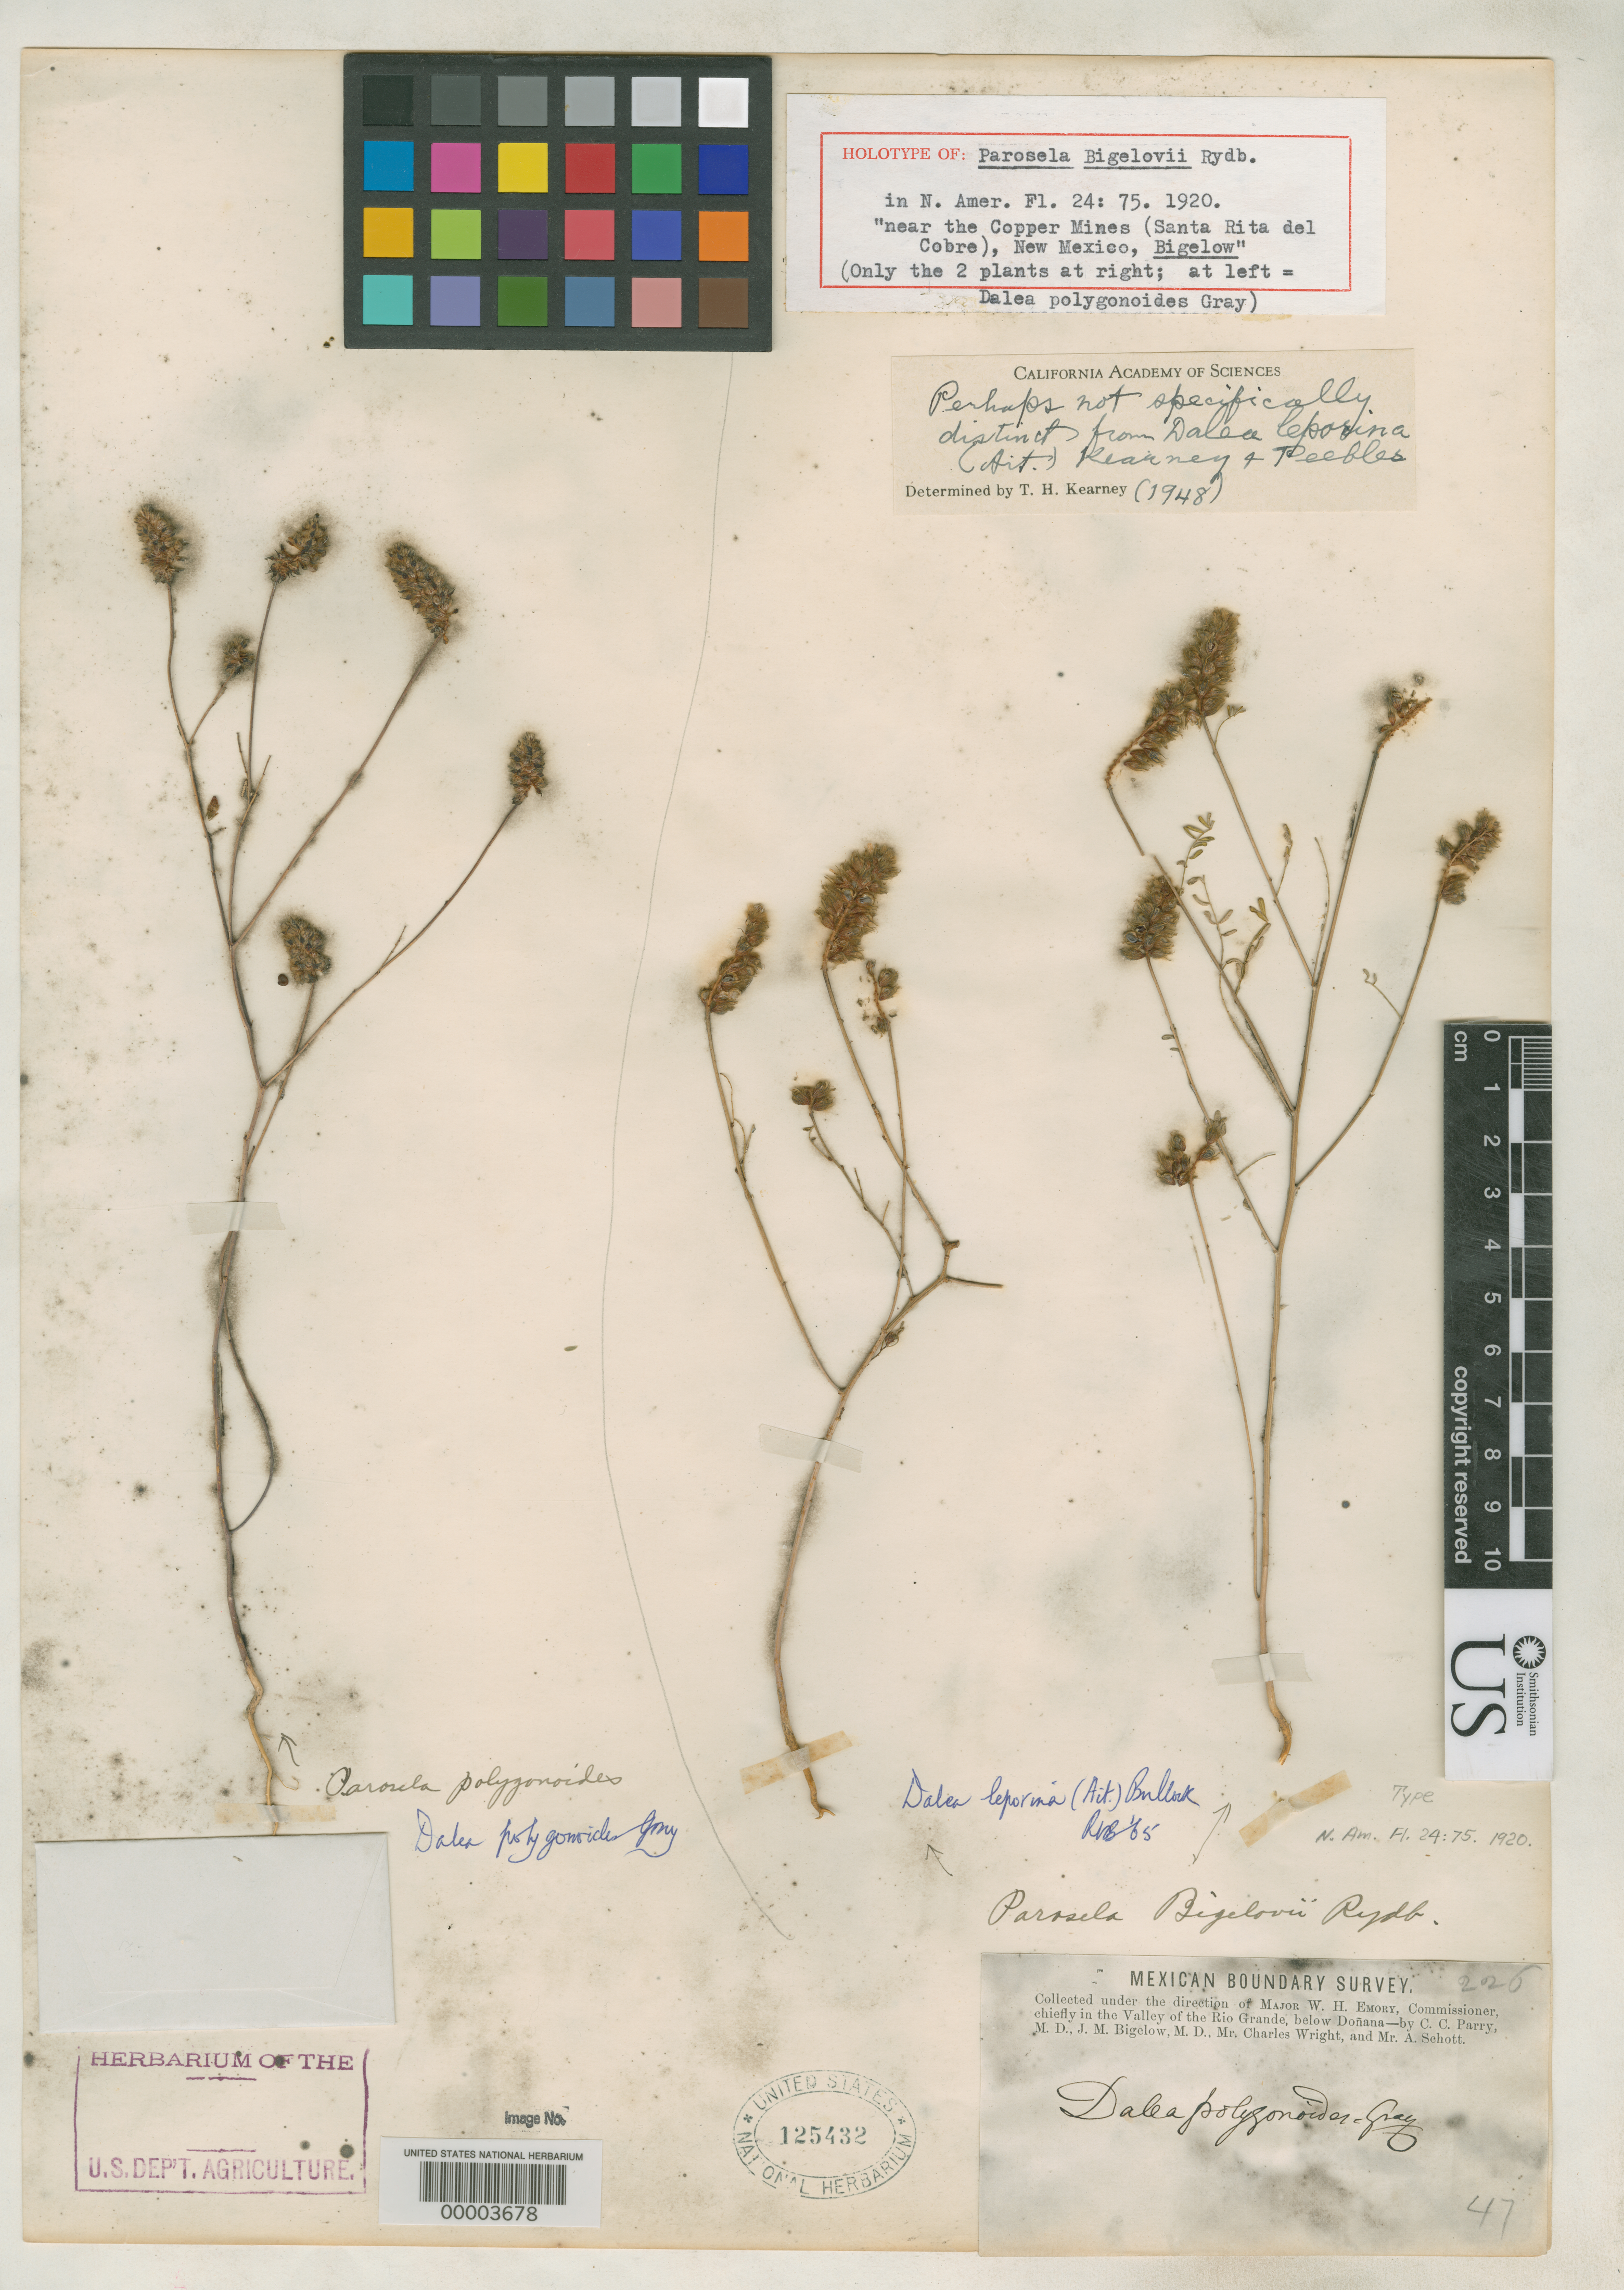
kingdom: Plantae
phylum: Tracheophyta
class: Magnoliopsida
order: Fabales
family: Fabaceae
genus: Parosela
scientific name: Parosela bigelovii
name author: Rydb.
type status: Holotype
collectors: J. M. Bigelow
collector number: Mex. Bound. Surv. 226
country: United States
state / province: New Mexico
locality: Chiefly in Valley of Rio Grande, below Donana.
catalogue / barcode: US 125432